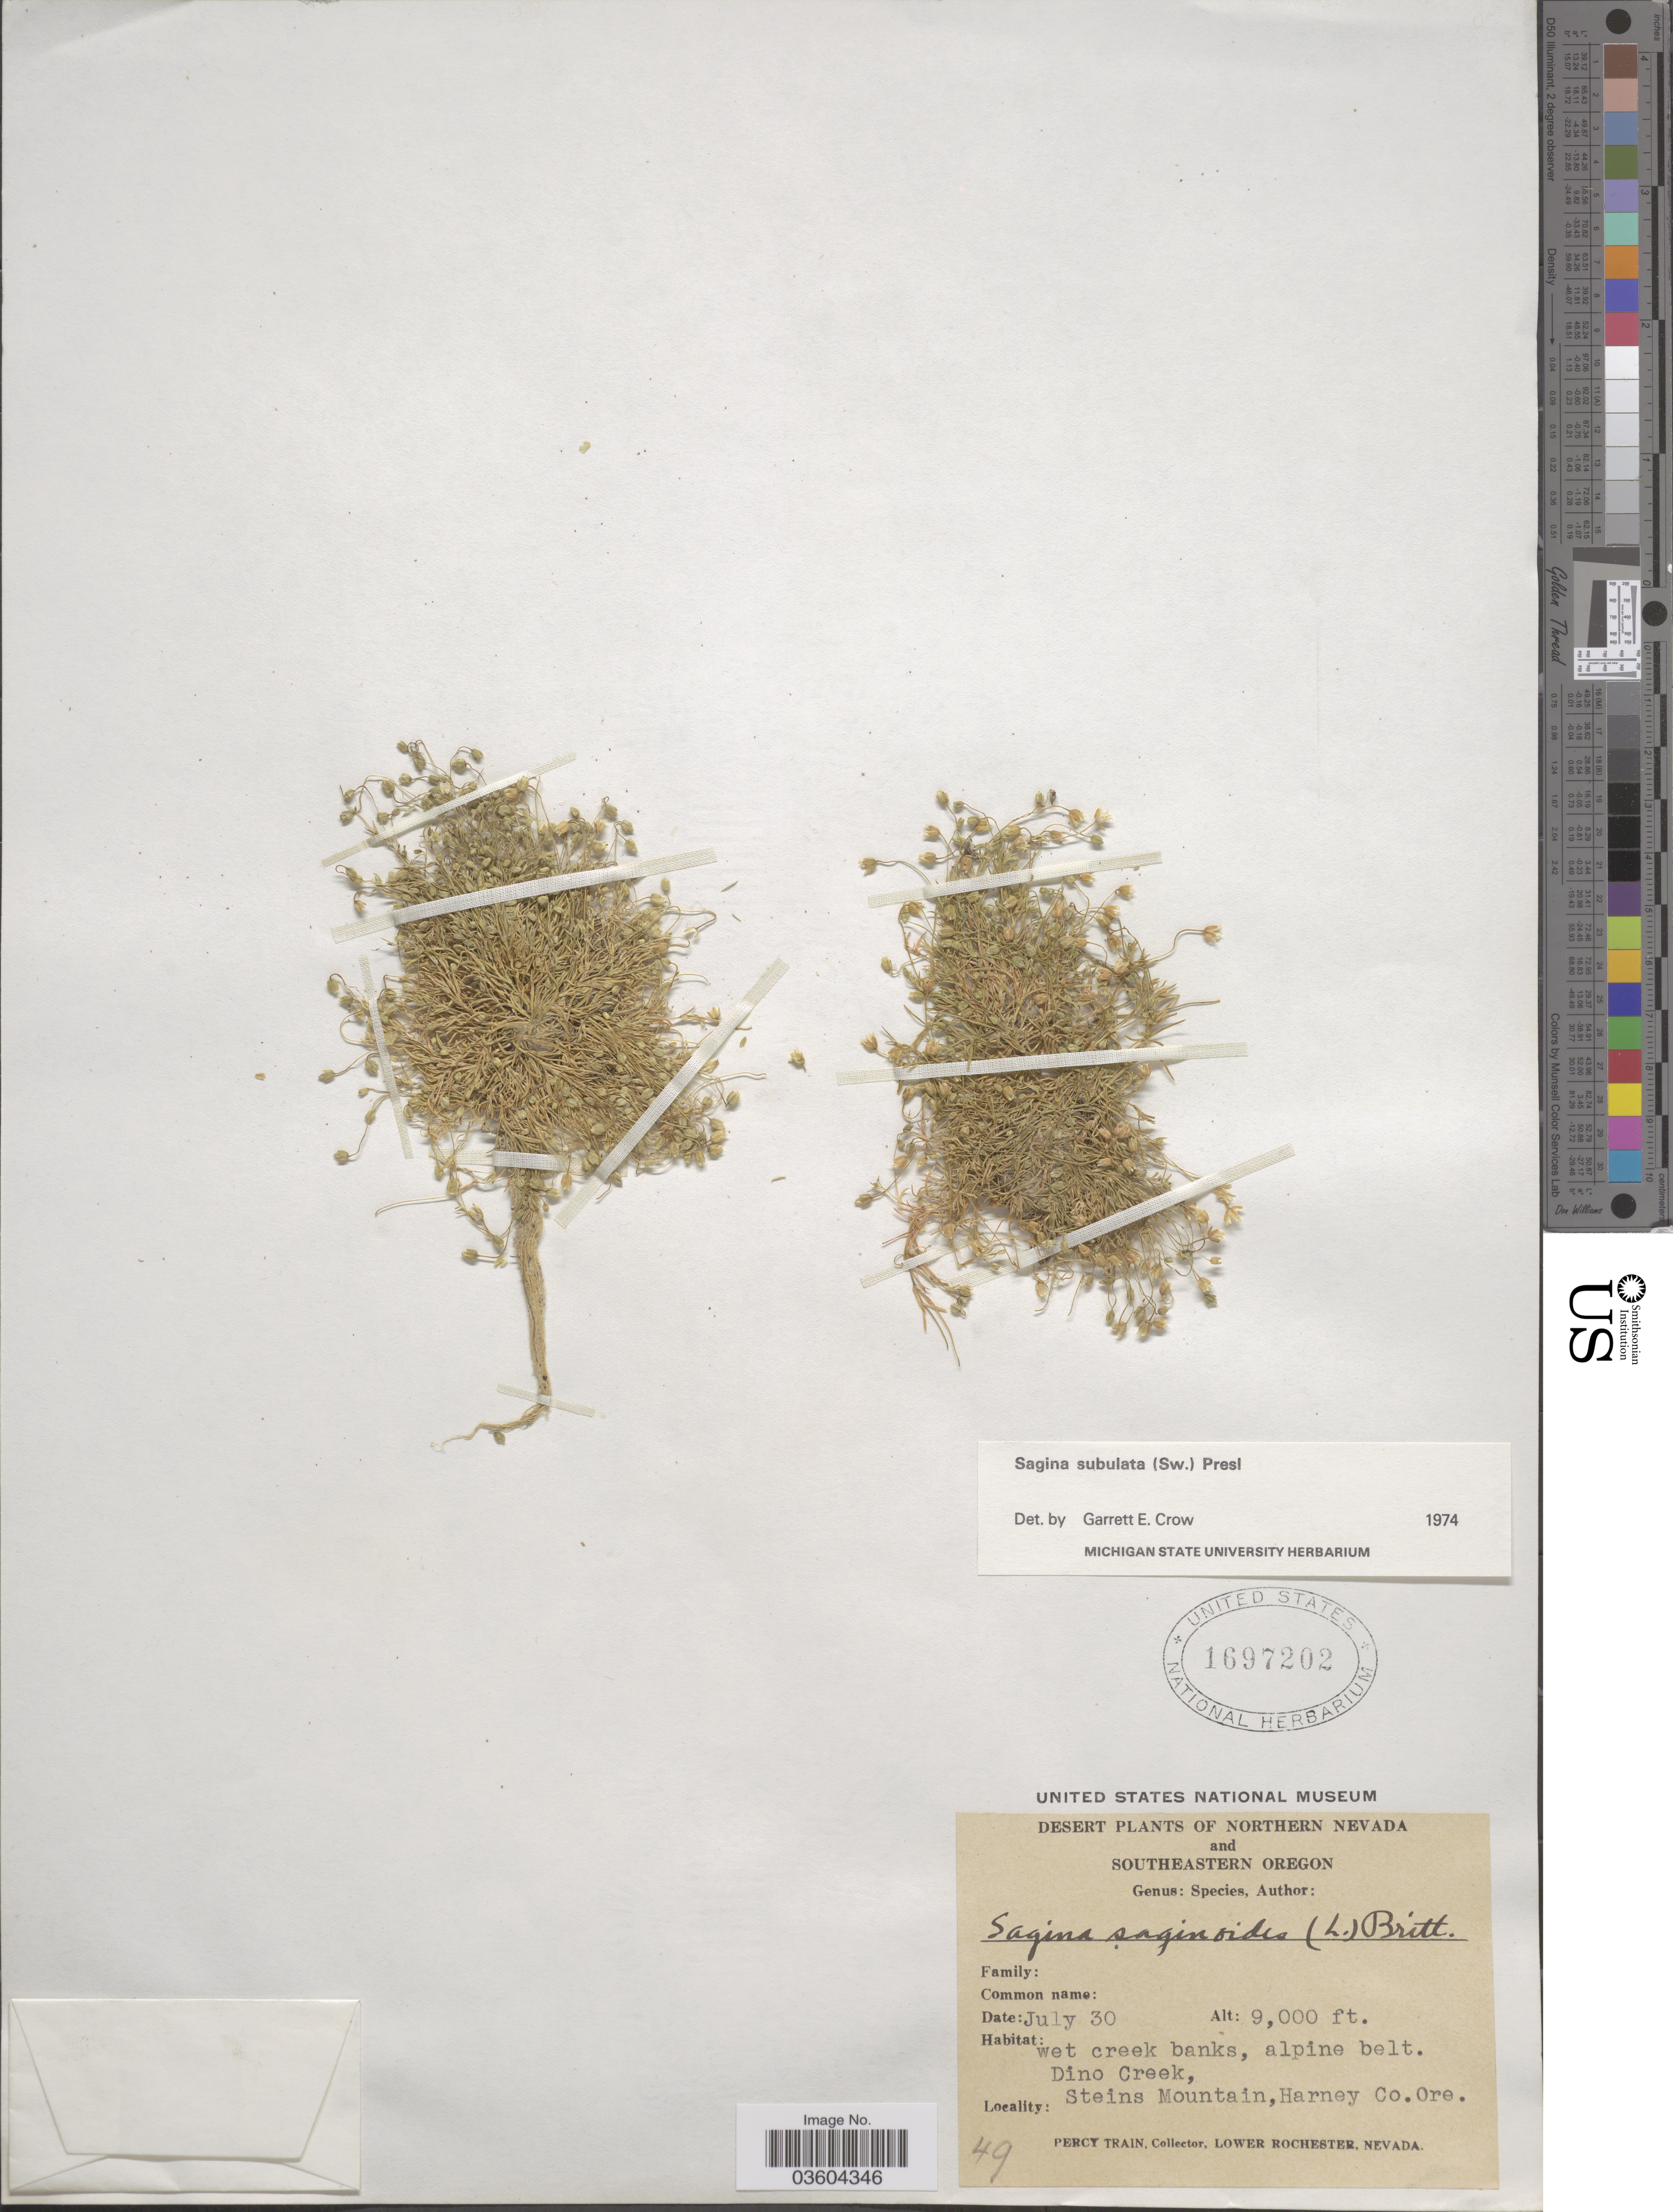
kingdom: Plantae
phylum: Tracheophyta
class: Magnoliopsida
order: Caryophyllales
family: Caryophyllaceae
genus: Sagina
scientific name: Sagina subulata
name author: (Sw.) C. Presl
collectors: P. Train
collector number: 49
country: United States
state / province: Oregon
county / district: Harney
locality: Desert. Southeastern Oregon. Wet creek banks, alpine belt. Dino Creek, Steins Mountain, Harney Co.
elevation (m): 2743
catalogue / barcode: US 1697202